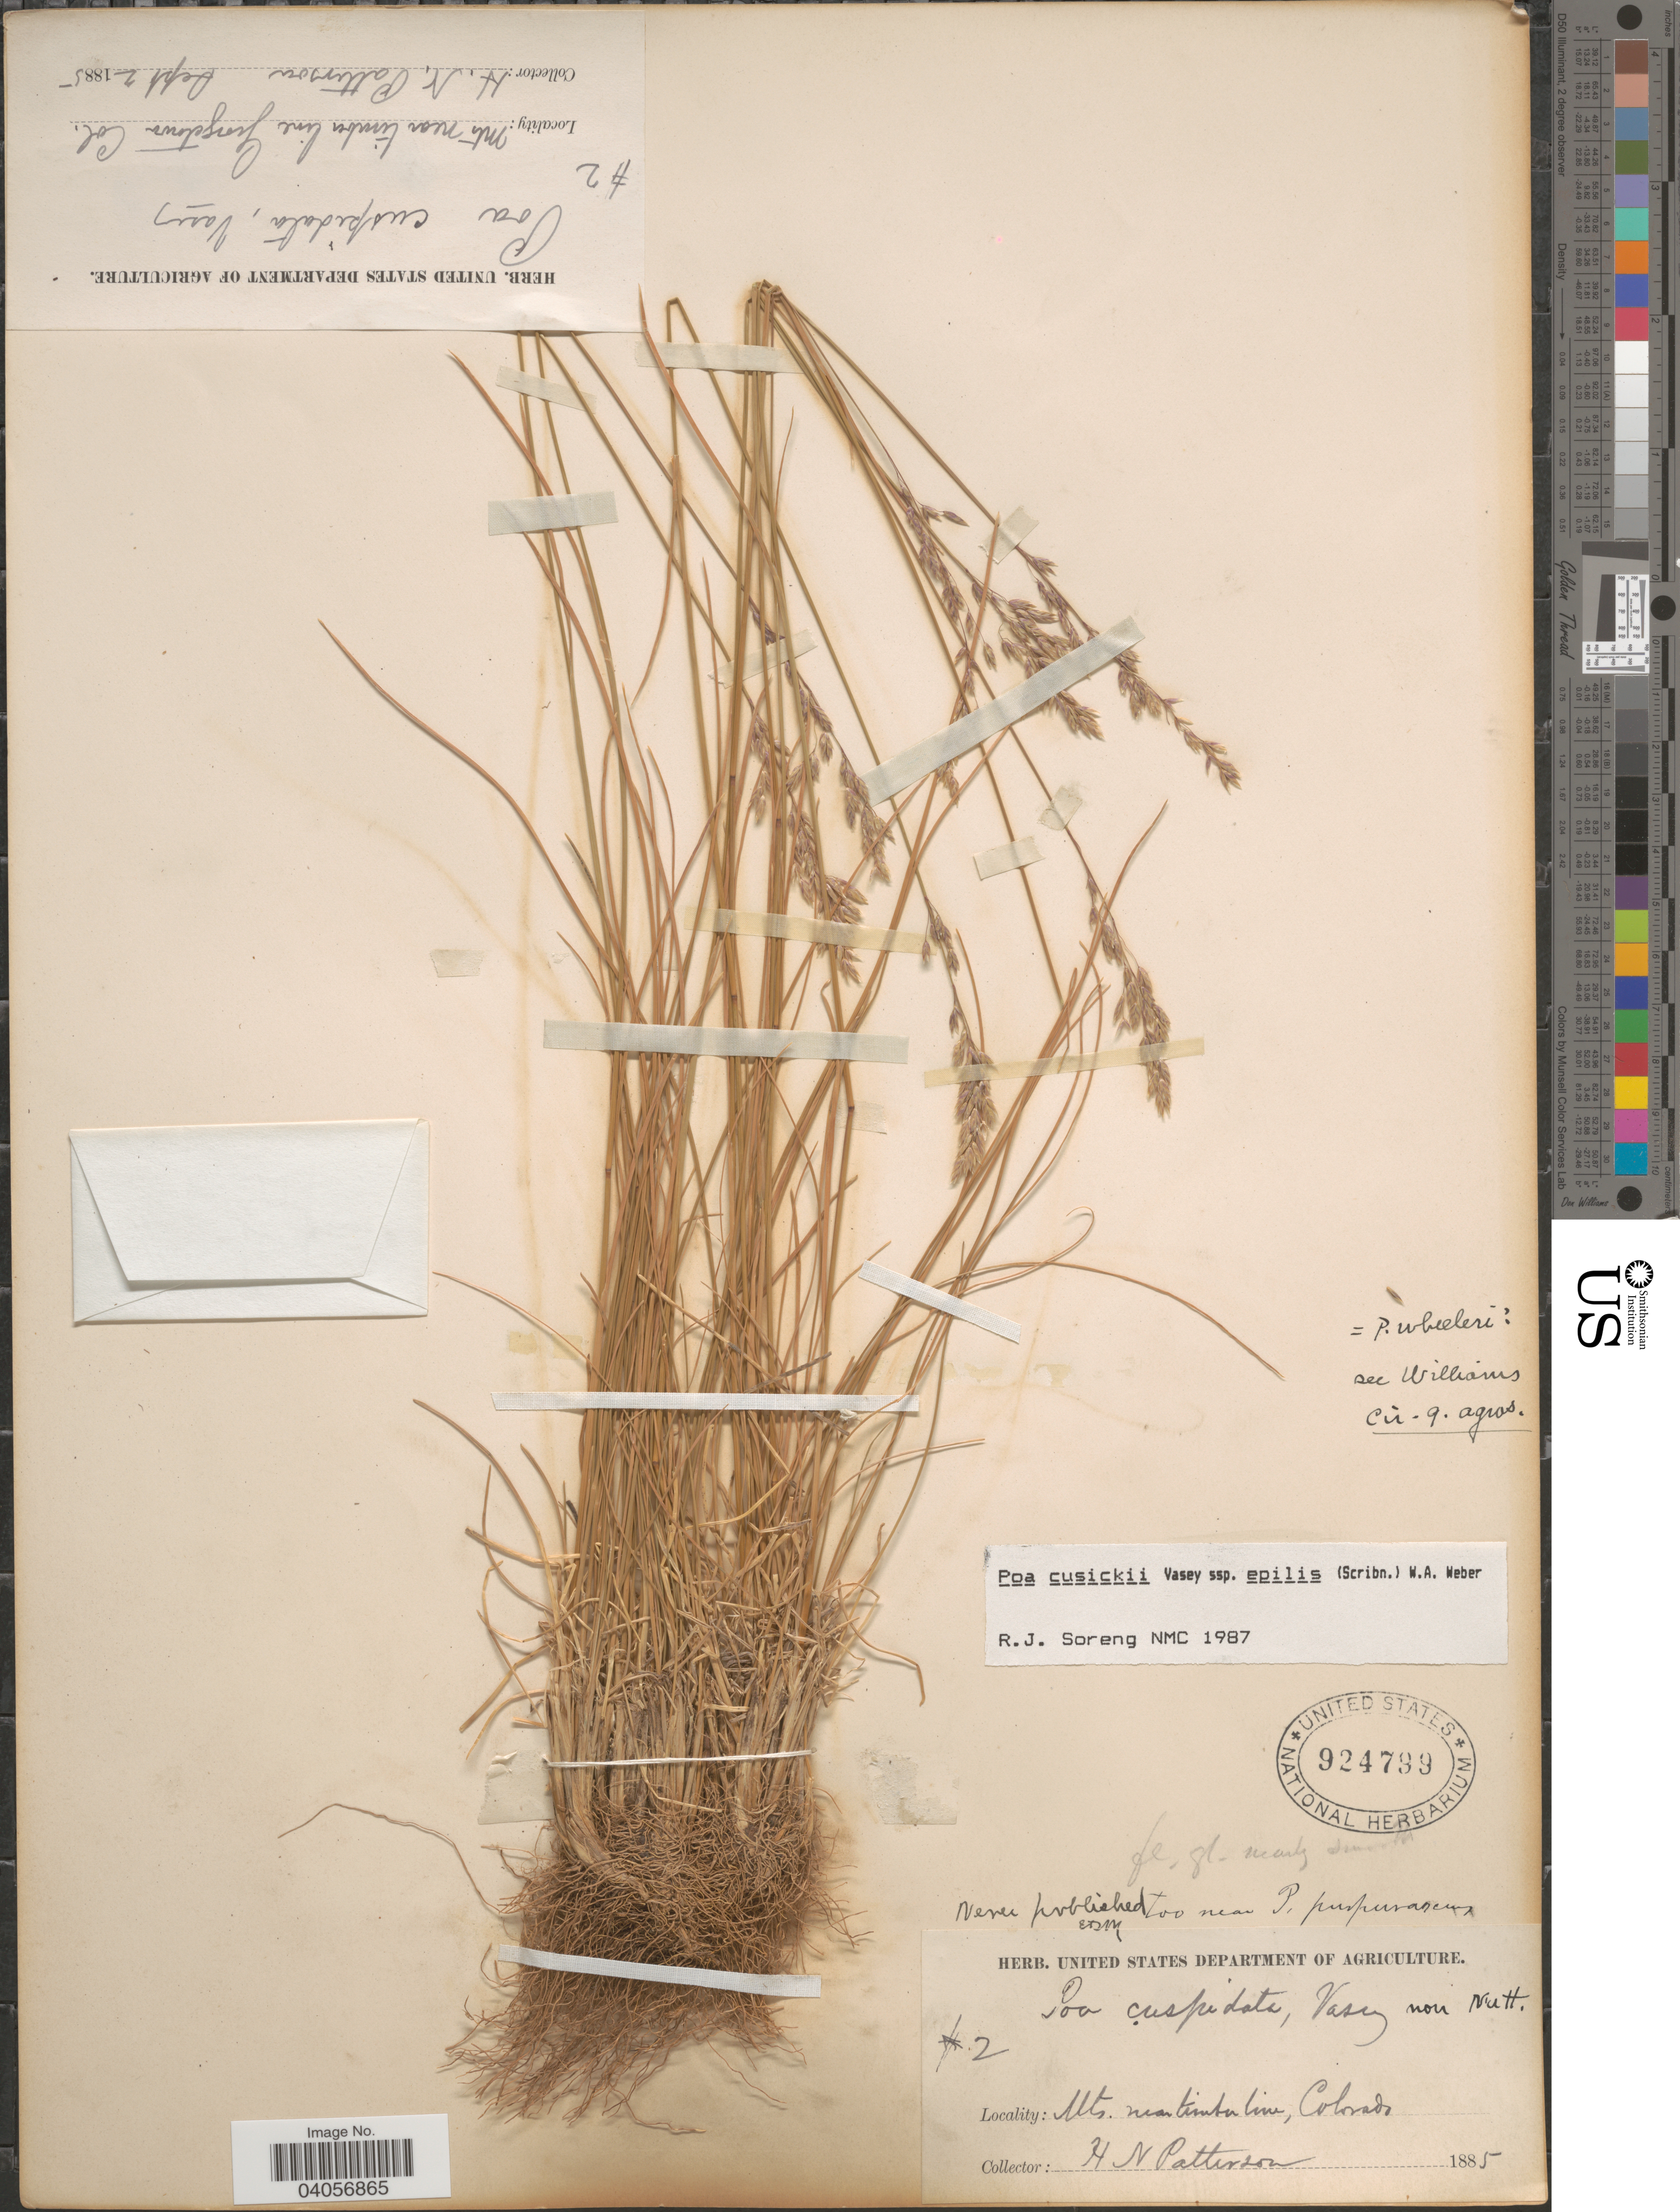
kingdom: Plantae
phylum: Tracheophyta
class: Liliopsida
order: Poales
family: Poaceae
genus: Poa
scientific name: Poa cusickii subsp. epilis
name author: (Scribn.) W.A. Weber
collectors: H. N. Patterson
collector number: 2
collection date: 1885-09-02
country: United States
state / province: Colorado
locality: Mts. near timberline Georgetown.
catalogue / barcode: US 924799